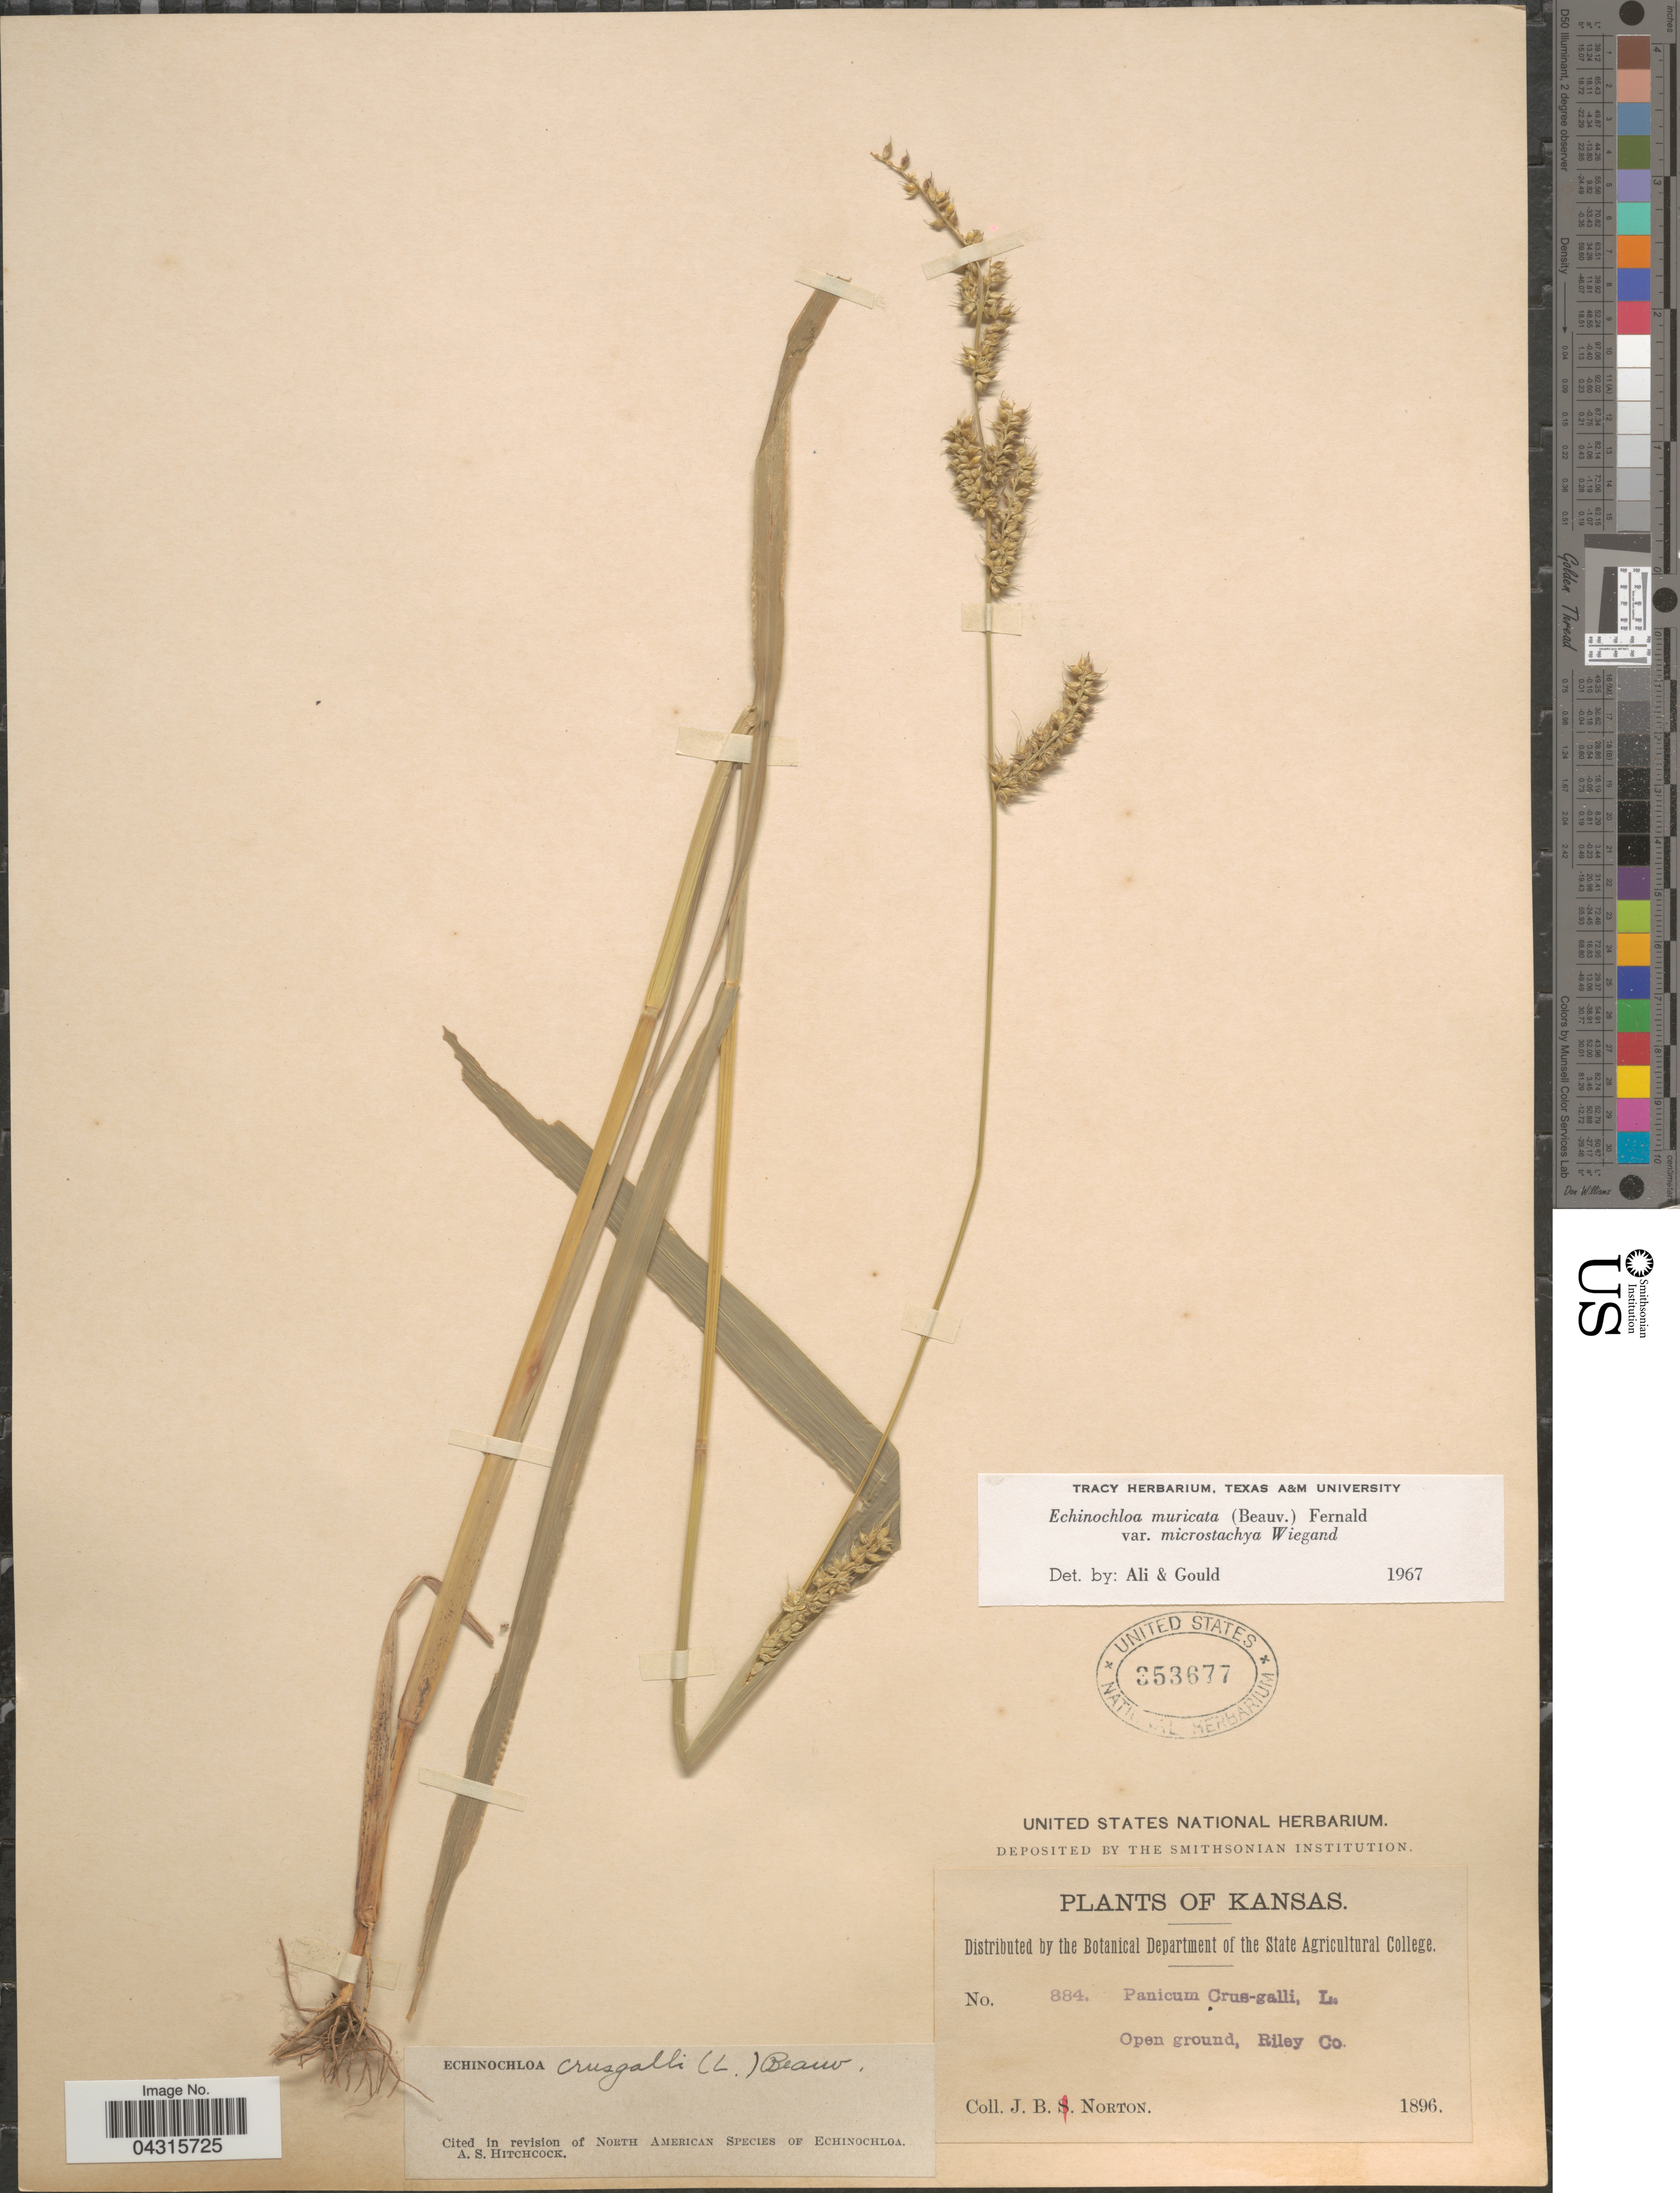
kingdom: Plantae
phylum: Tracheophyta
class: Liliopsida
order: Poales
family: Poaceae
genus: Echinochloa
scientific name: Echinochloa muricata var. microstachya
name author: Wiegand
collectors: J. B. Norton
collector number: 884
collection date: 1896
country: United States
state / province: Kansas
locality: Open ground, Riley Co.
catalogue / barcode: US 353677